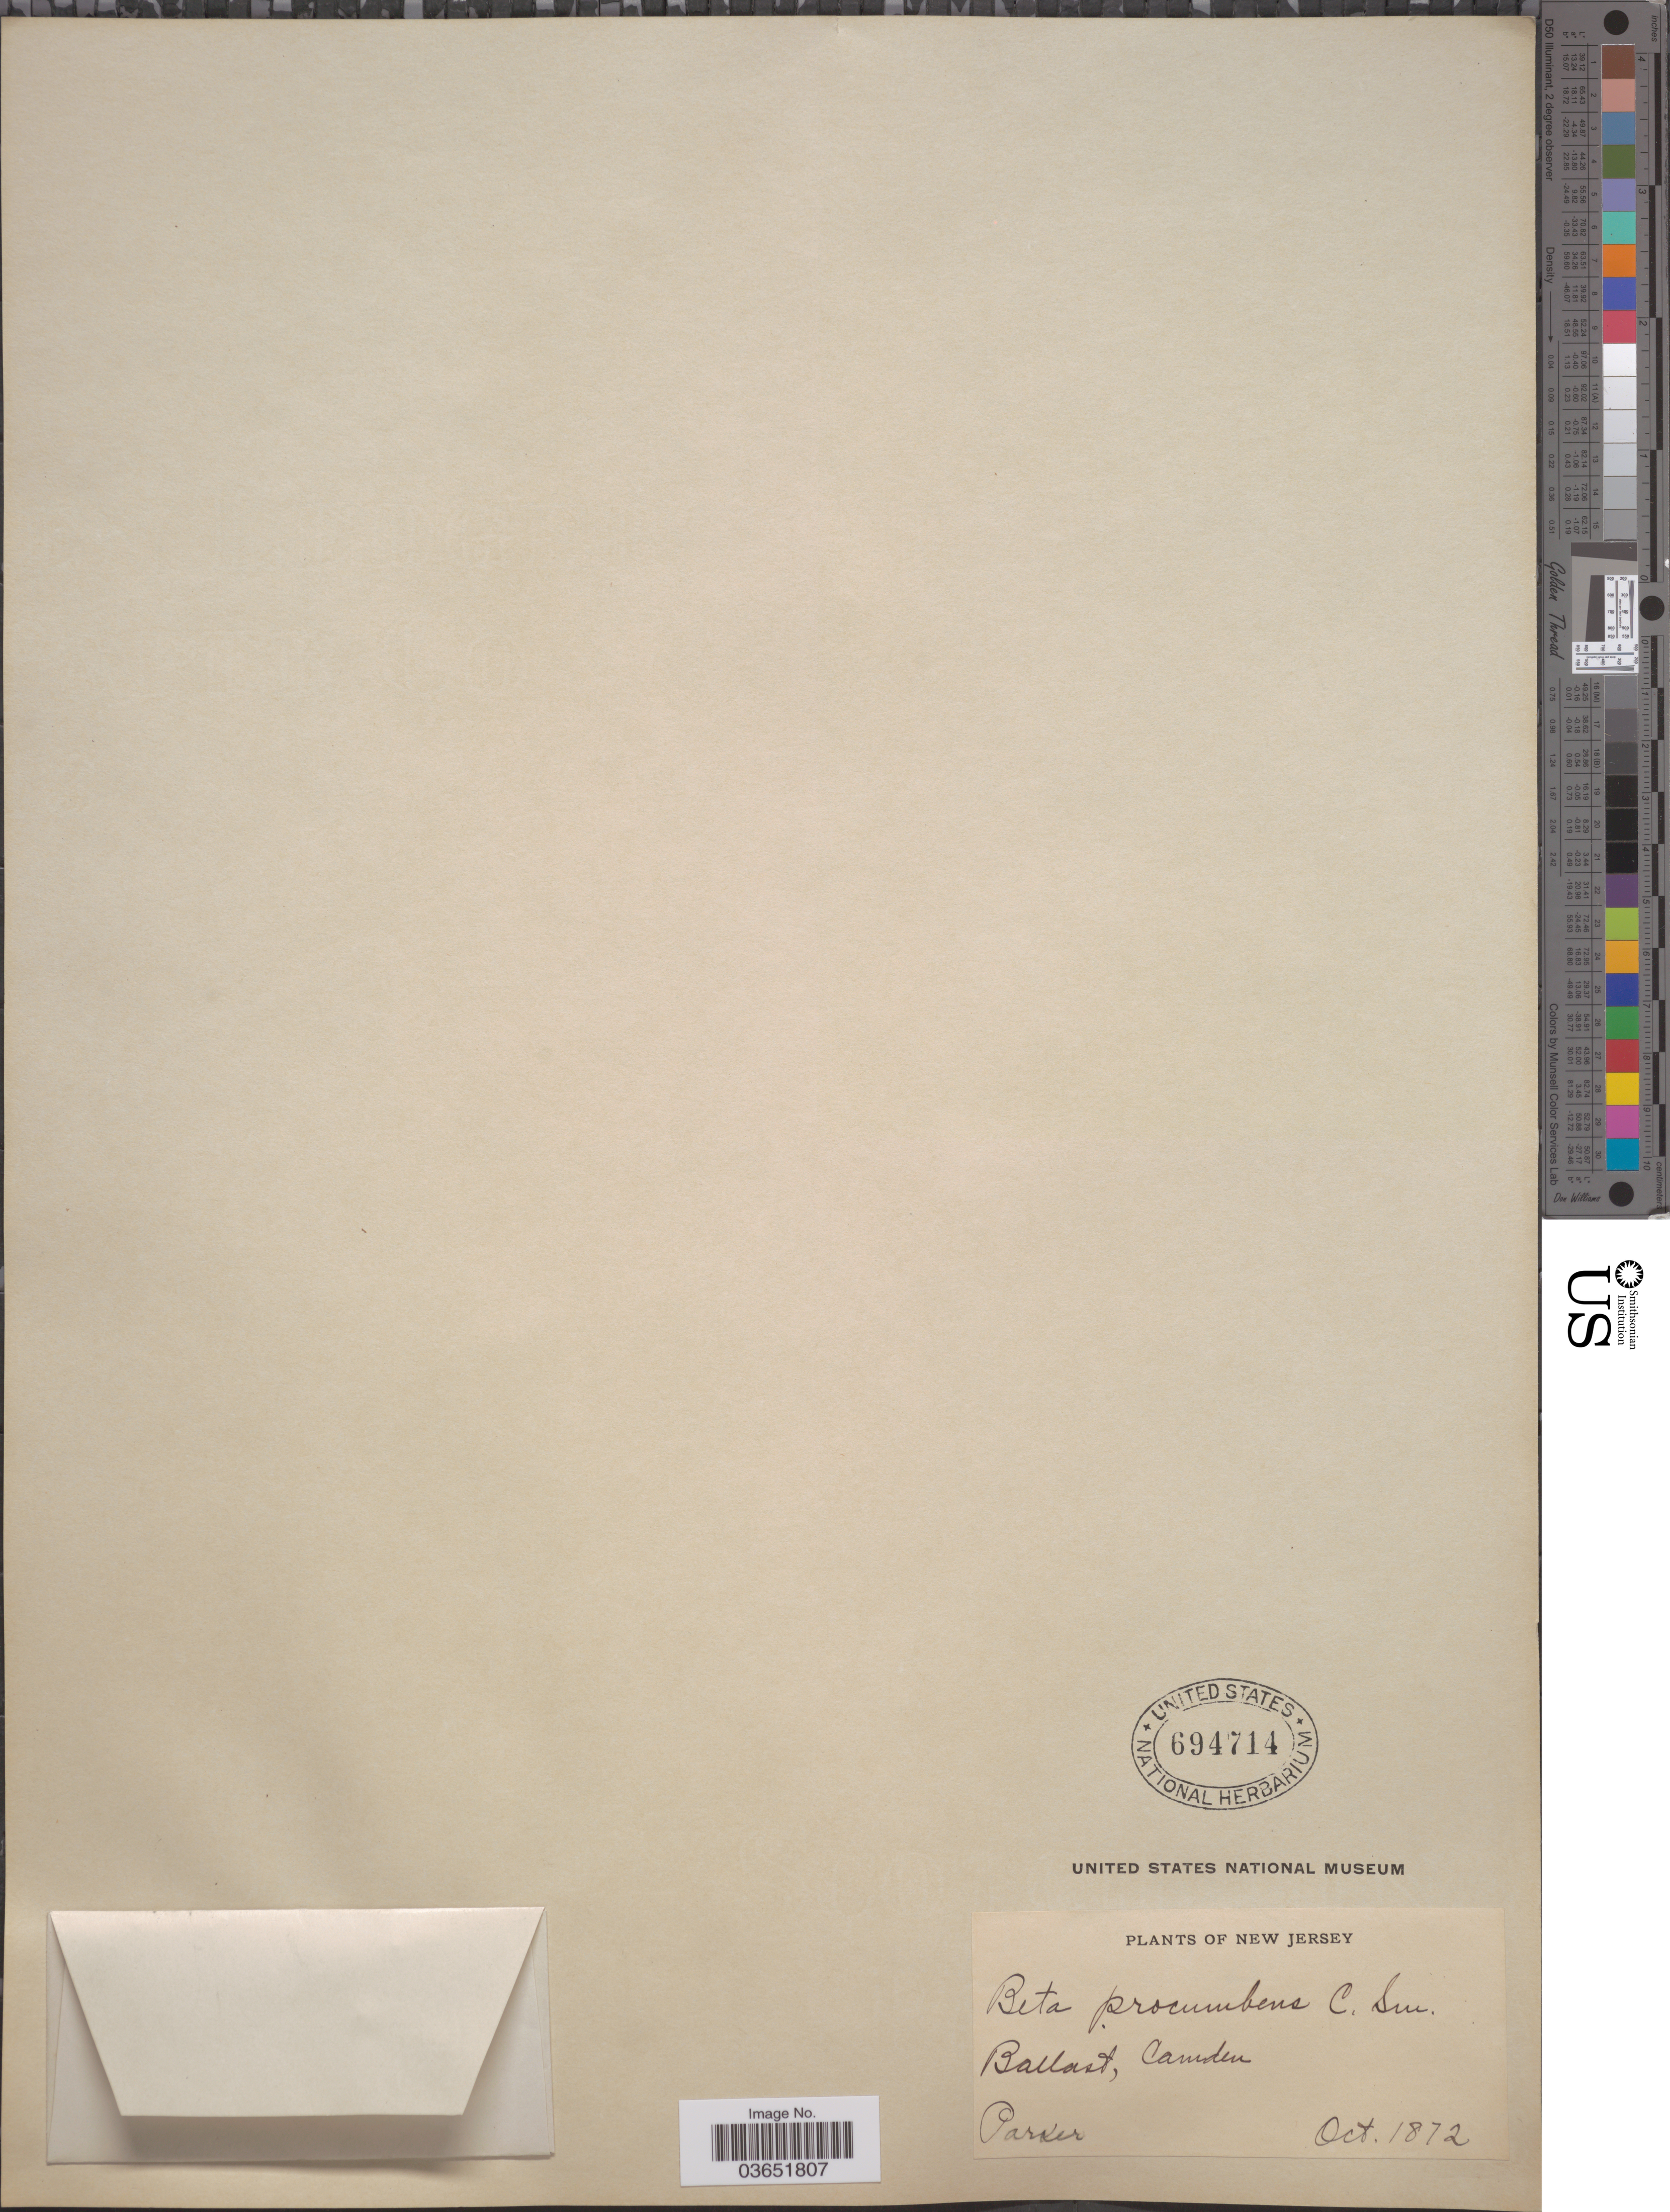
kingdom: Plantae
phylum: Tracheophyta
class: Magnoliopsida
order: Caryophyllales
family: Amaranthaceae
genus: Beta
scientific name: Beta vulgaris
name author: L.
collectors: -. Parker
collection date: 1872-10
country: United States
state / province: New Jersey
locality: Ballast, Camden.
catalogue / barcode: US 694714